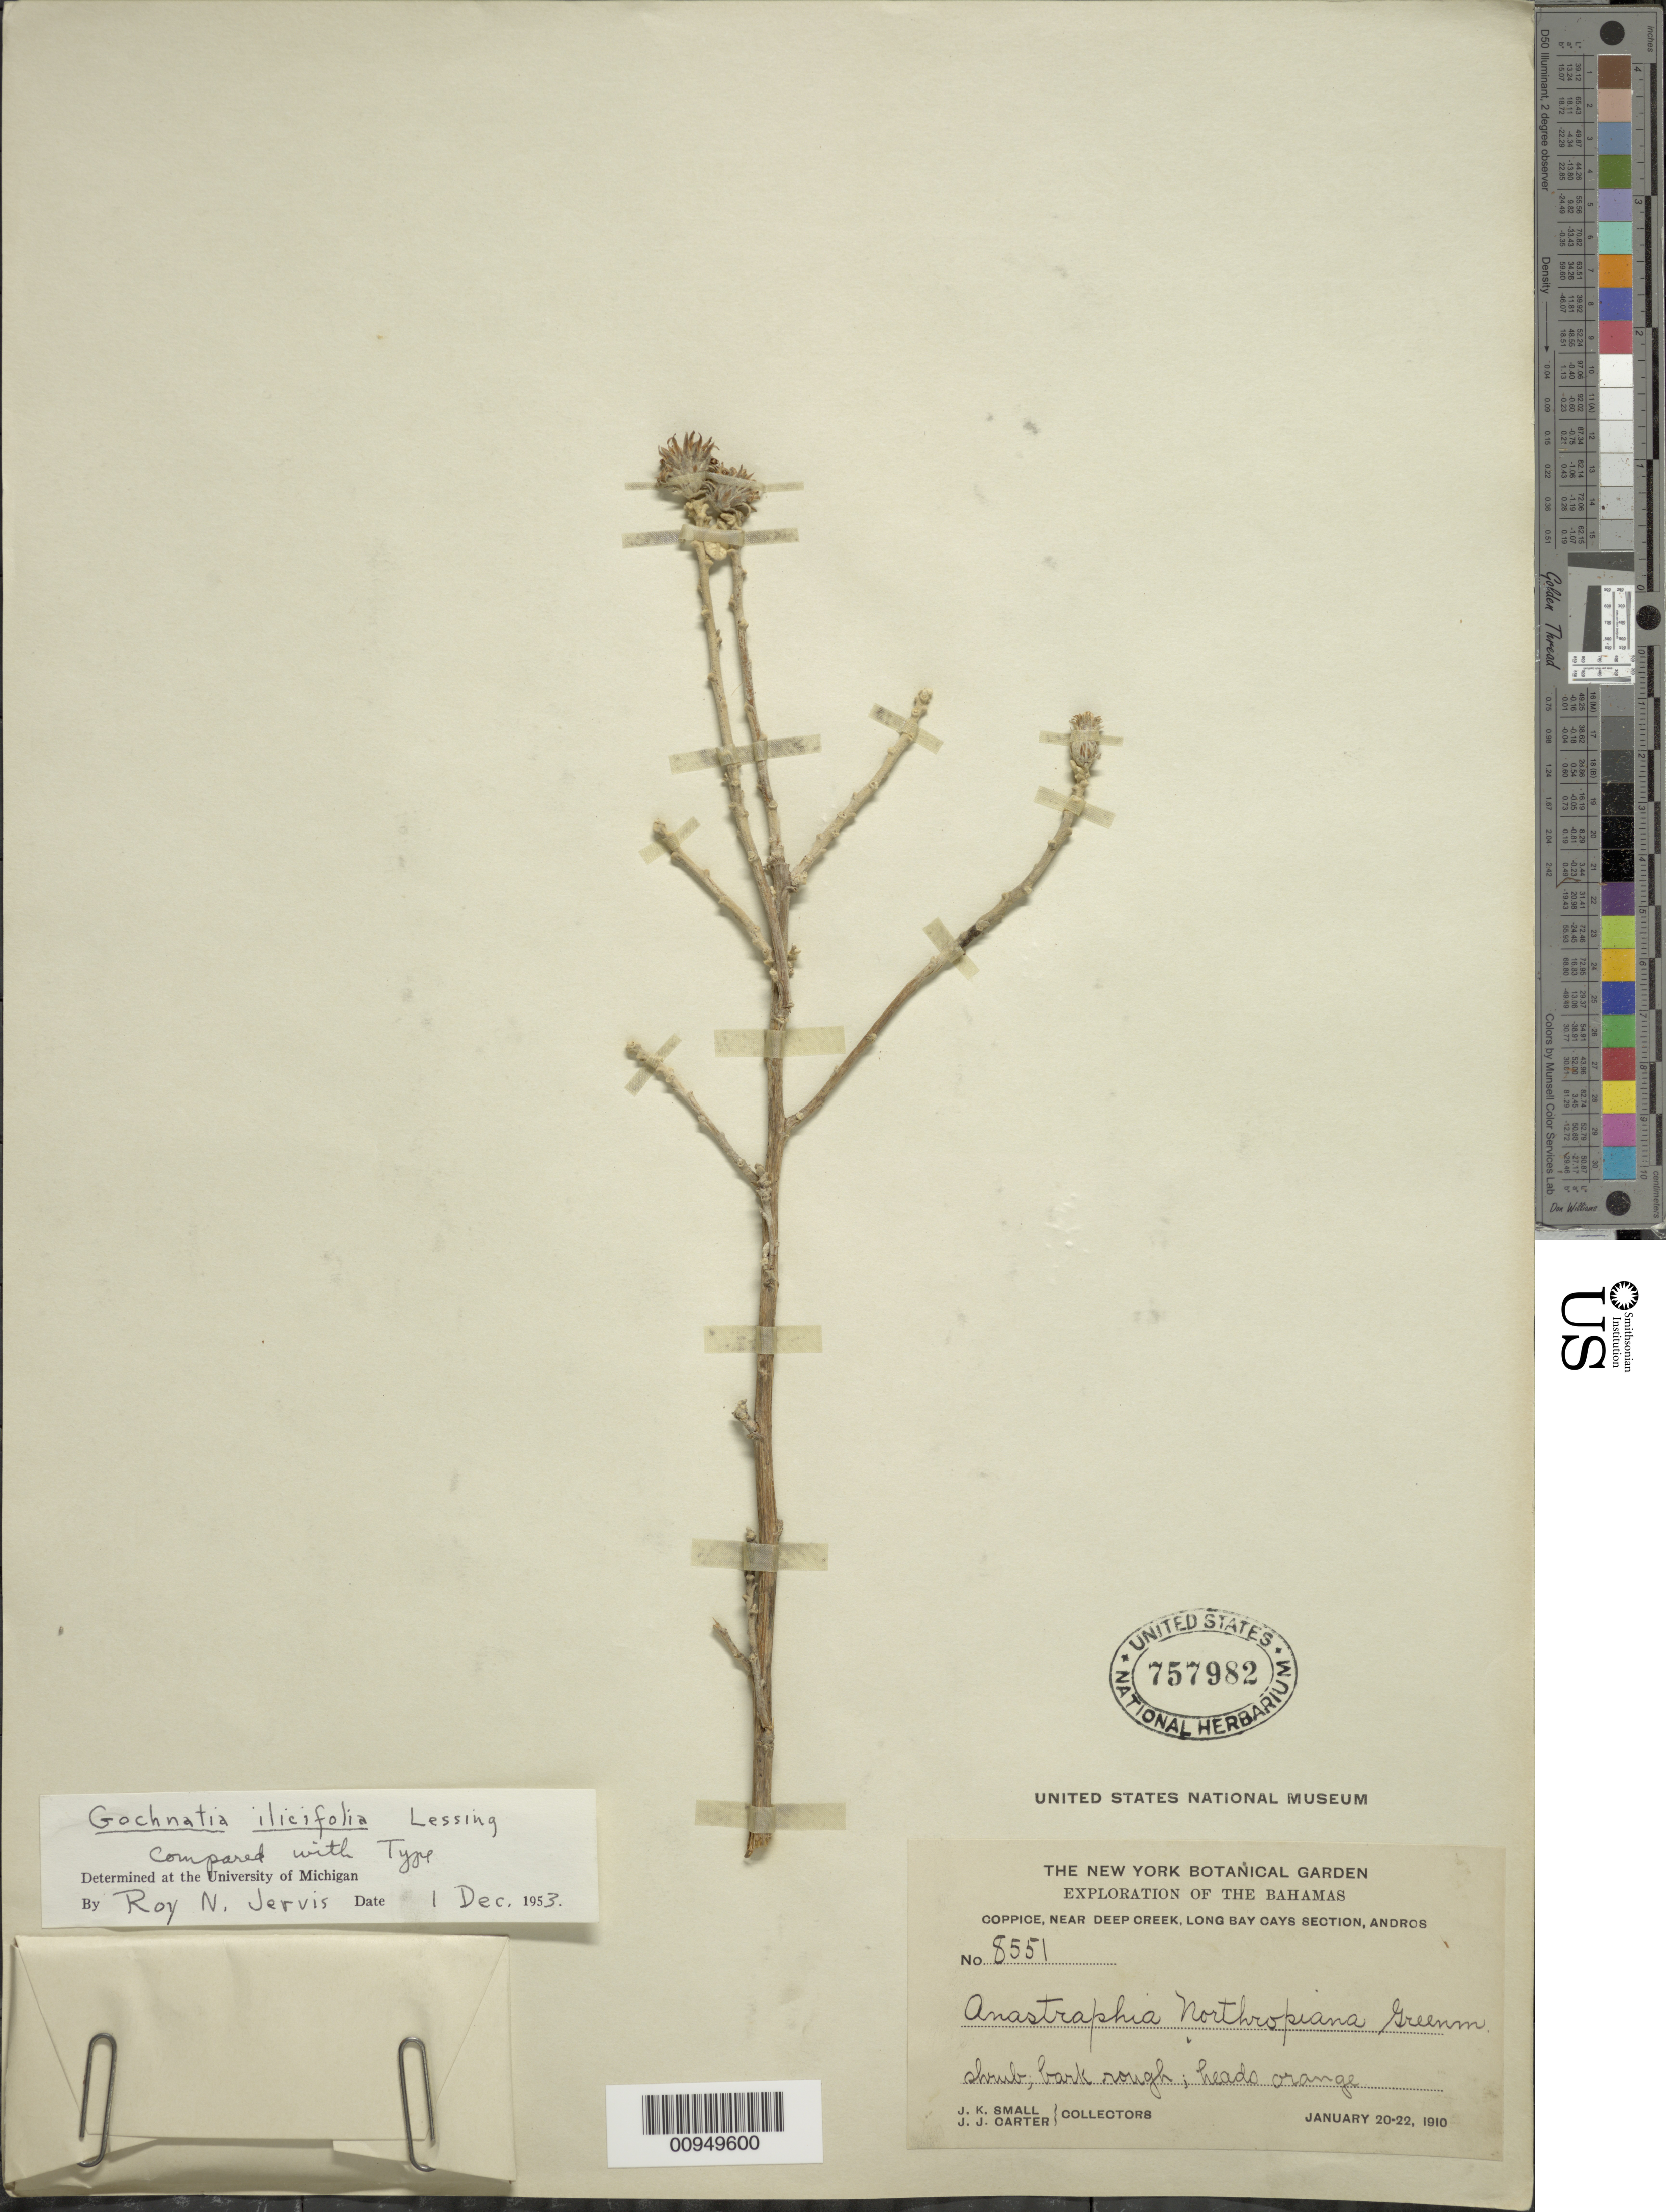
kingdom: Plantae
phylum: Tracheophyta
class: Magnoliopsida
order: Asterales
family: Asteraceae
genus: Anastraphia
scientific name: Anastraphia ilicifolia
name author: D. Don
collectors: J. K. Small & J. Carter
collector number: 8551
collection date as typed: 20 Jan 1910 to 22 Jan 1910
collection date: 1910-01-20/1910-01-22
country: Bahamas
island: Andros Island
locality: Near Deep Creek, Long Bay Cays Section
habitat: Coppice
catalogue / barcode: US 757982